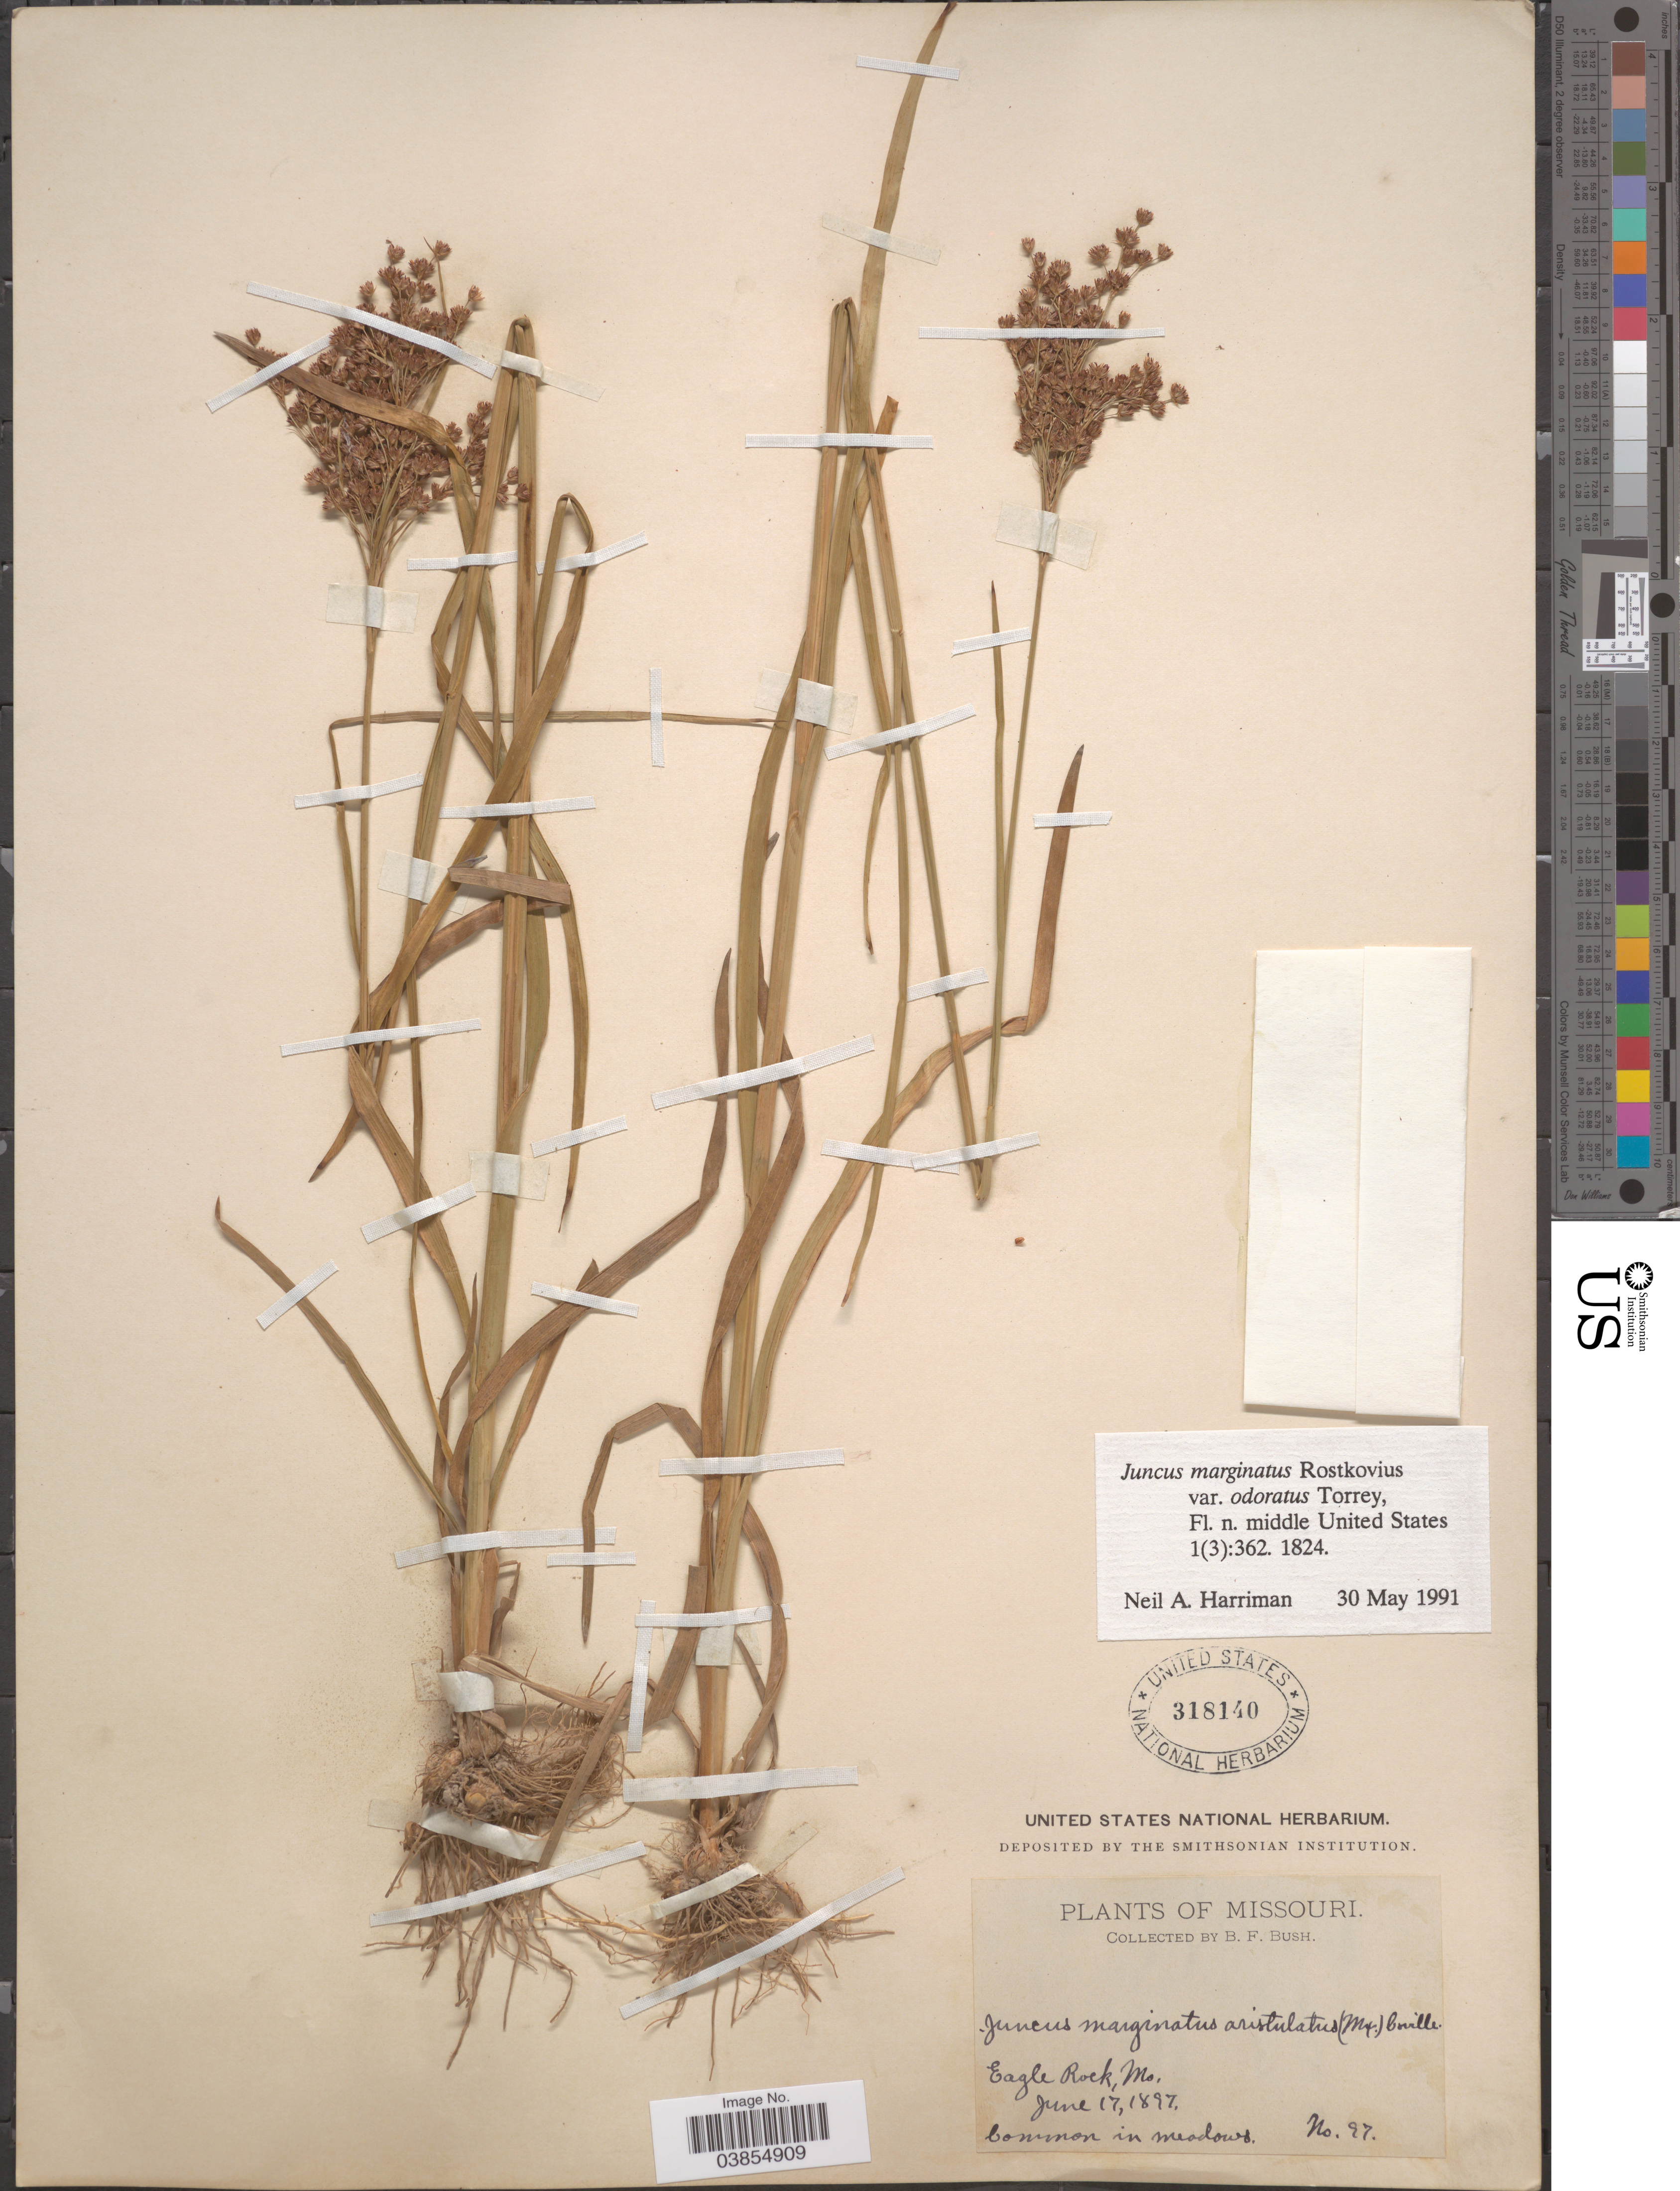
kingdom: Plantae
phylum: Tracheophyta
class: Liliopsida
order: Poales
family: Juncaceae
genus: Juncus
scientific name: Juncus marginatus var. odoratus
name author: Torr.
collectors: B. F. Bush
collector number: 97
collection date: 1897-06-17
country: United States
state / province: Missouri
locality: Eagle Rock. In meadows.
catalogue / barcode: US 318140